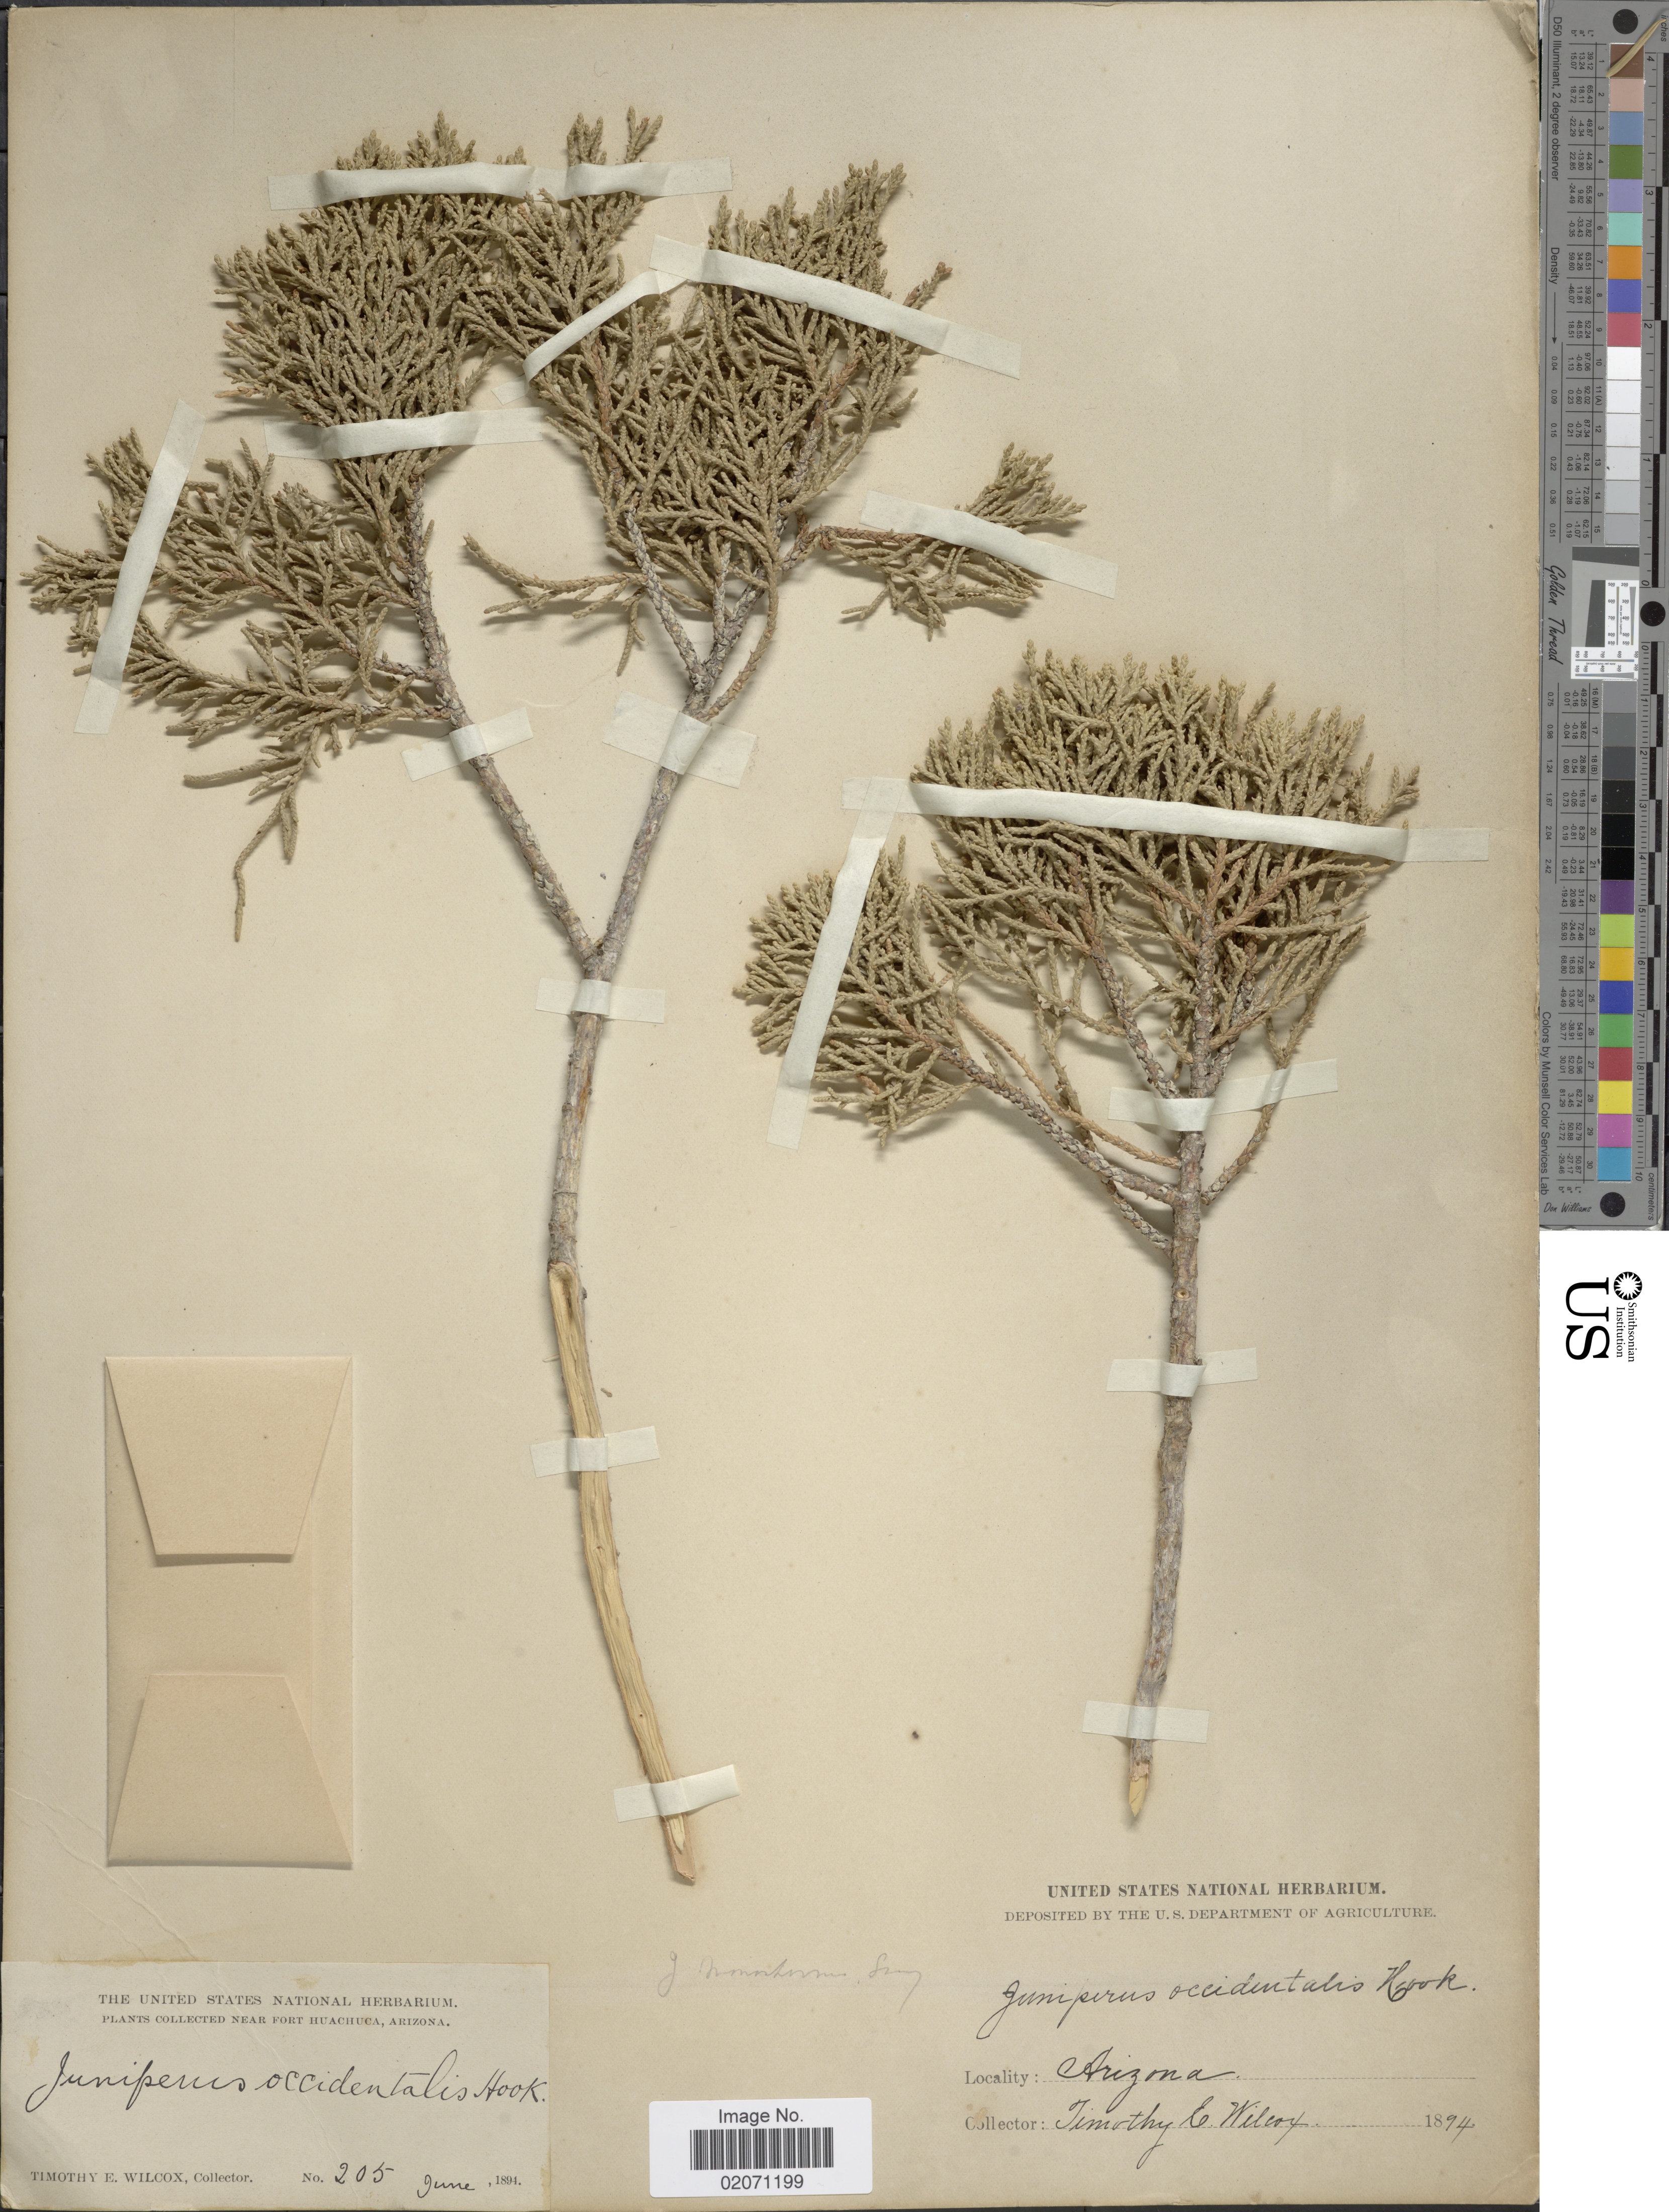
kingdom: Plantae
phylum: Tracheophyta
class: Pinopsida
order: Pinales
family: Cupressaceae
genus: Juniperus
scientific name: Juniperus monosperma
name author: (Engelm.) Sarg.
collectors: T. E. Wilcox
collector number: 205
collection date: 1894-06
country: United States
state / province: Arizona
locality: Near fort Huachuca.